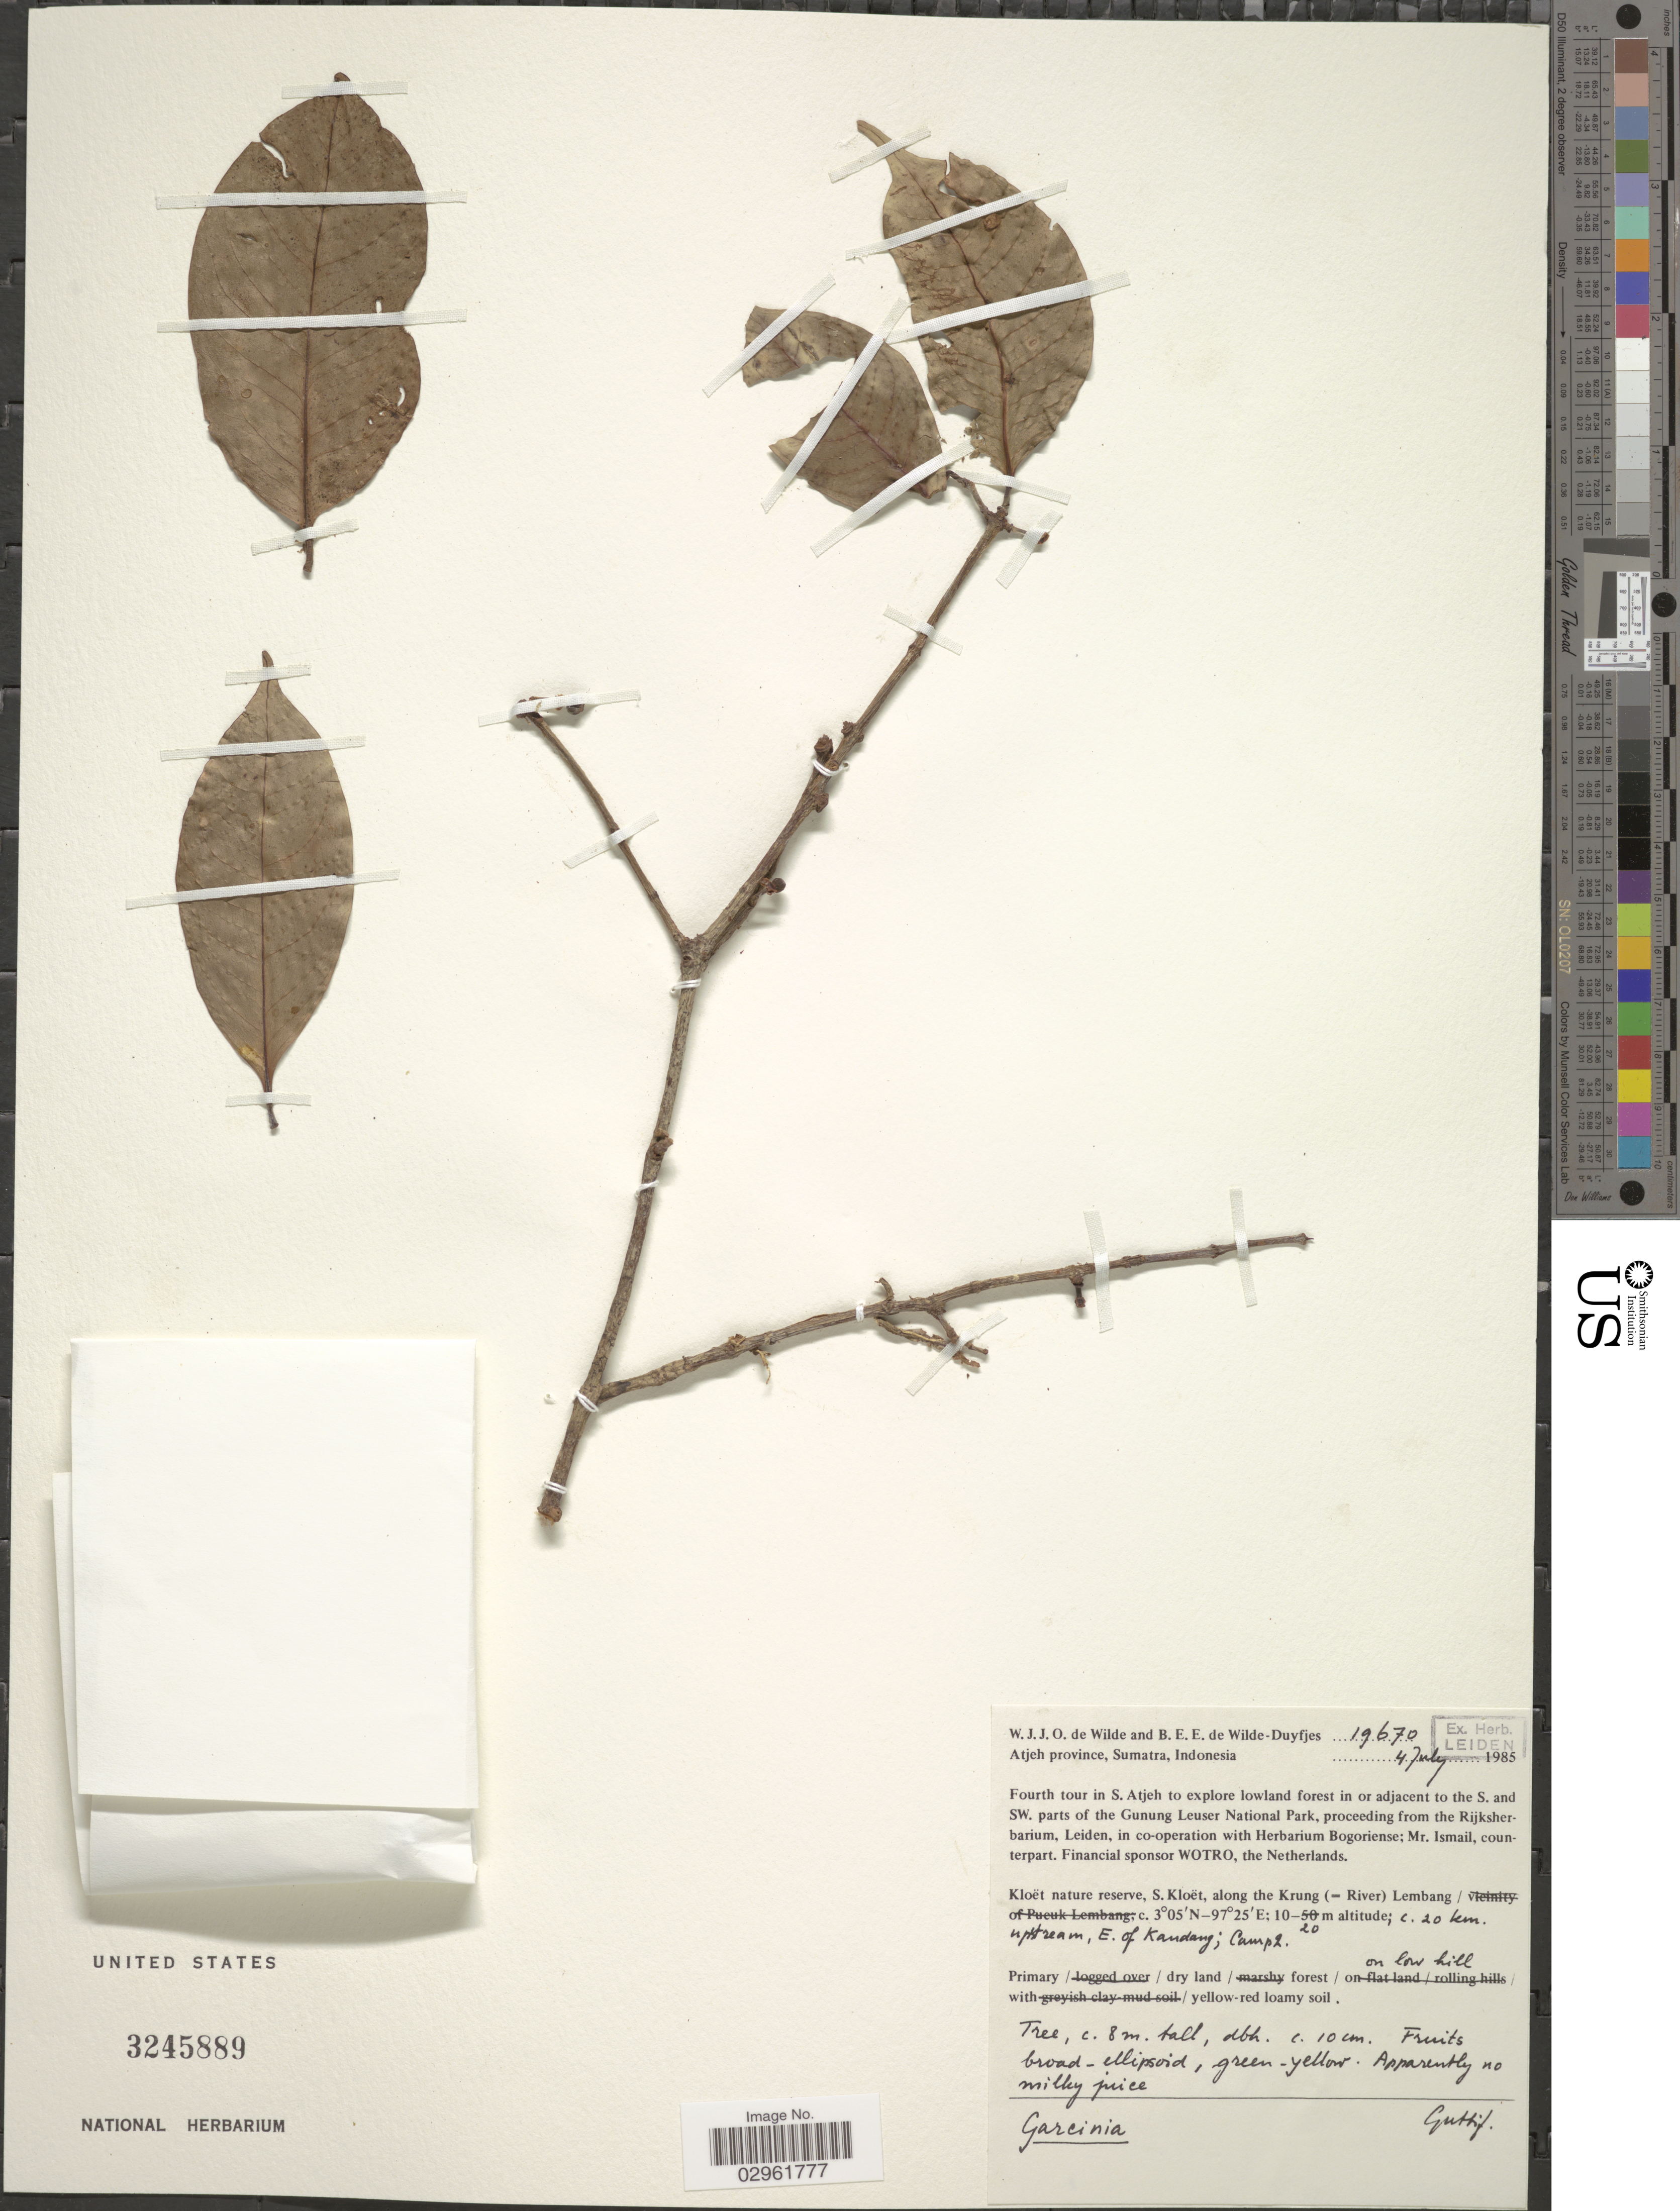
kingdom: Plantae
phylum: Tracheophyta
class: Magnoliopsida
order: Malpighiales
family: Clusiaceae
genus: Garcinia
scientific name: Garcinia sp.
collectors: W. J. de Wilde & B. E. de Wilde-Duyfjes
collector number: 19670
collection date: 1985-07-04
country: Indonesia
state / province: Sumatra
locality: Atjeh province, Sumatra, Kloët nature reserve, S. Kloët, along the Krung (-River) Lembang, c. 20 km. upstream, E. of Kandang; Camp 2.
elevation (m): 10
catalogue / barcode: US 3245889